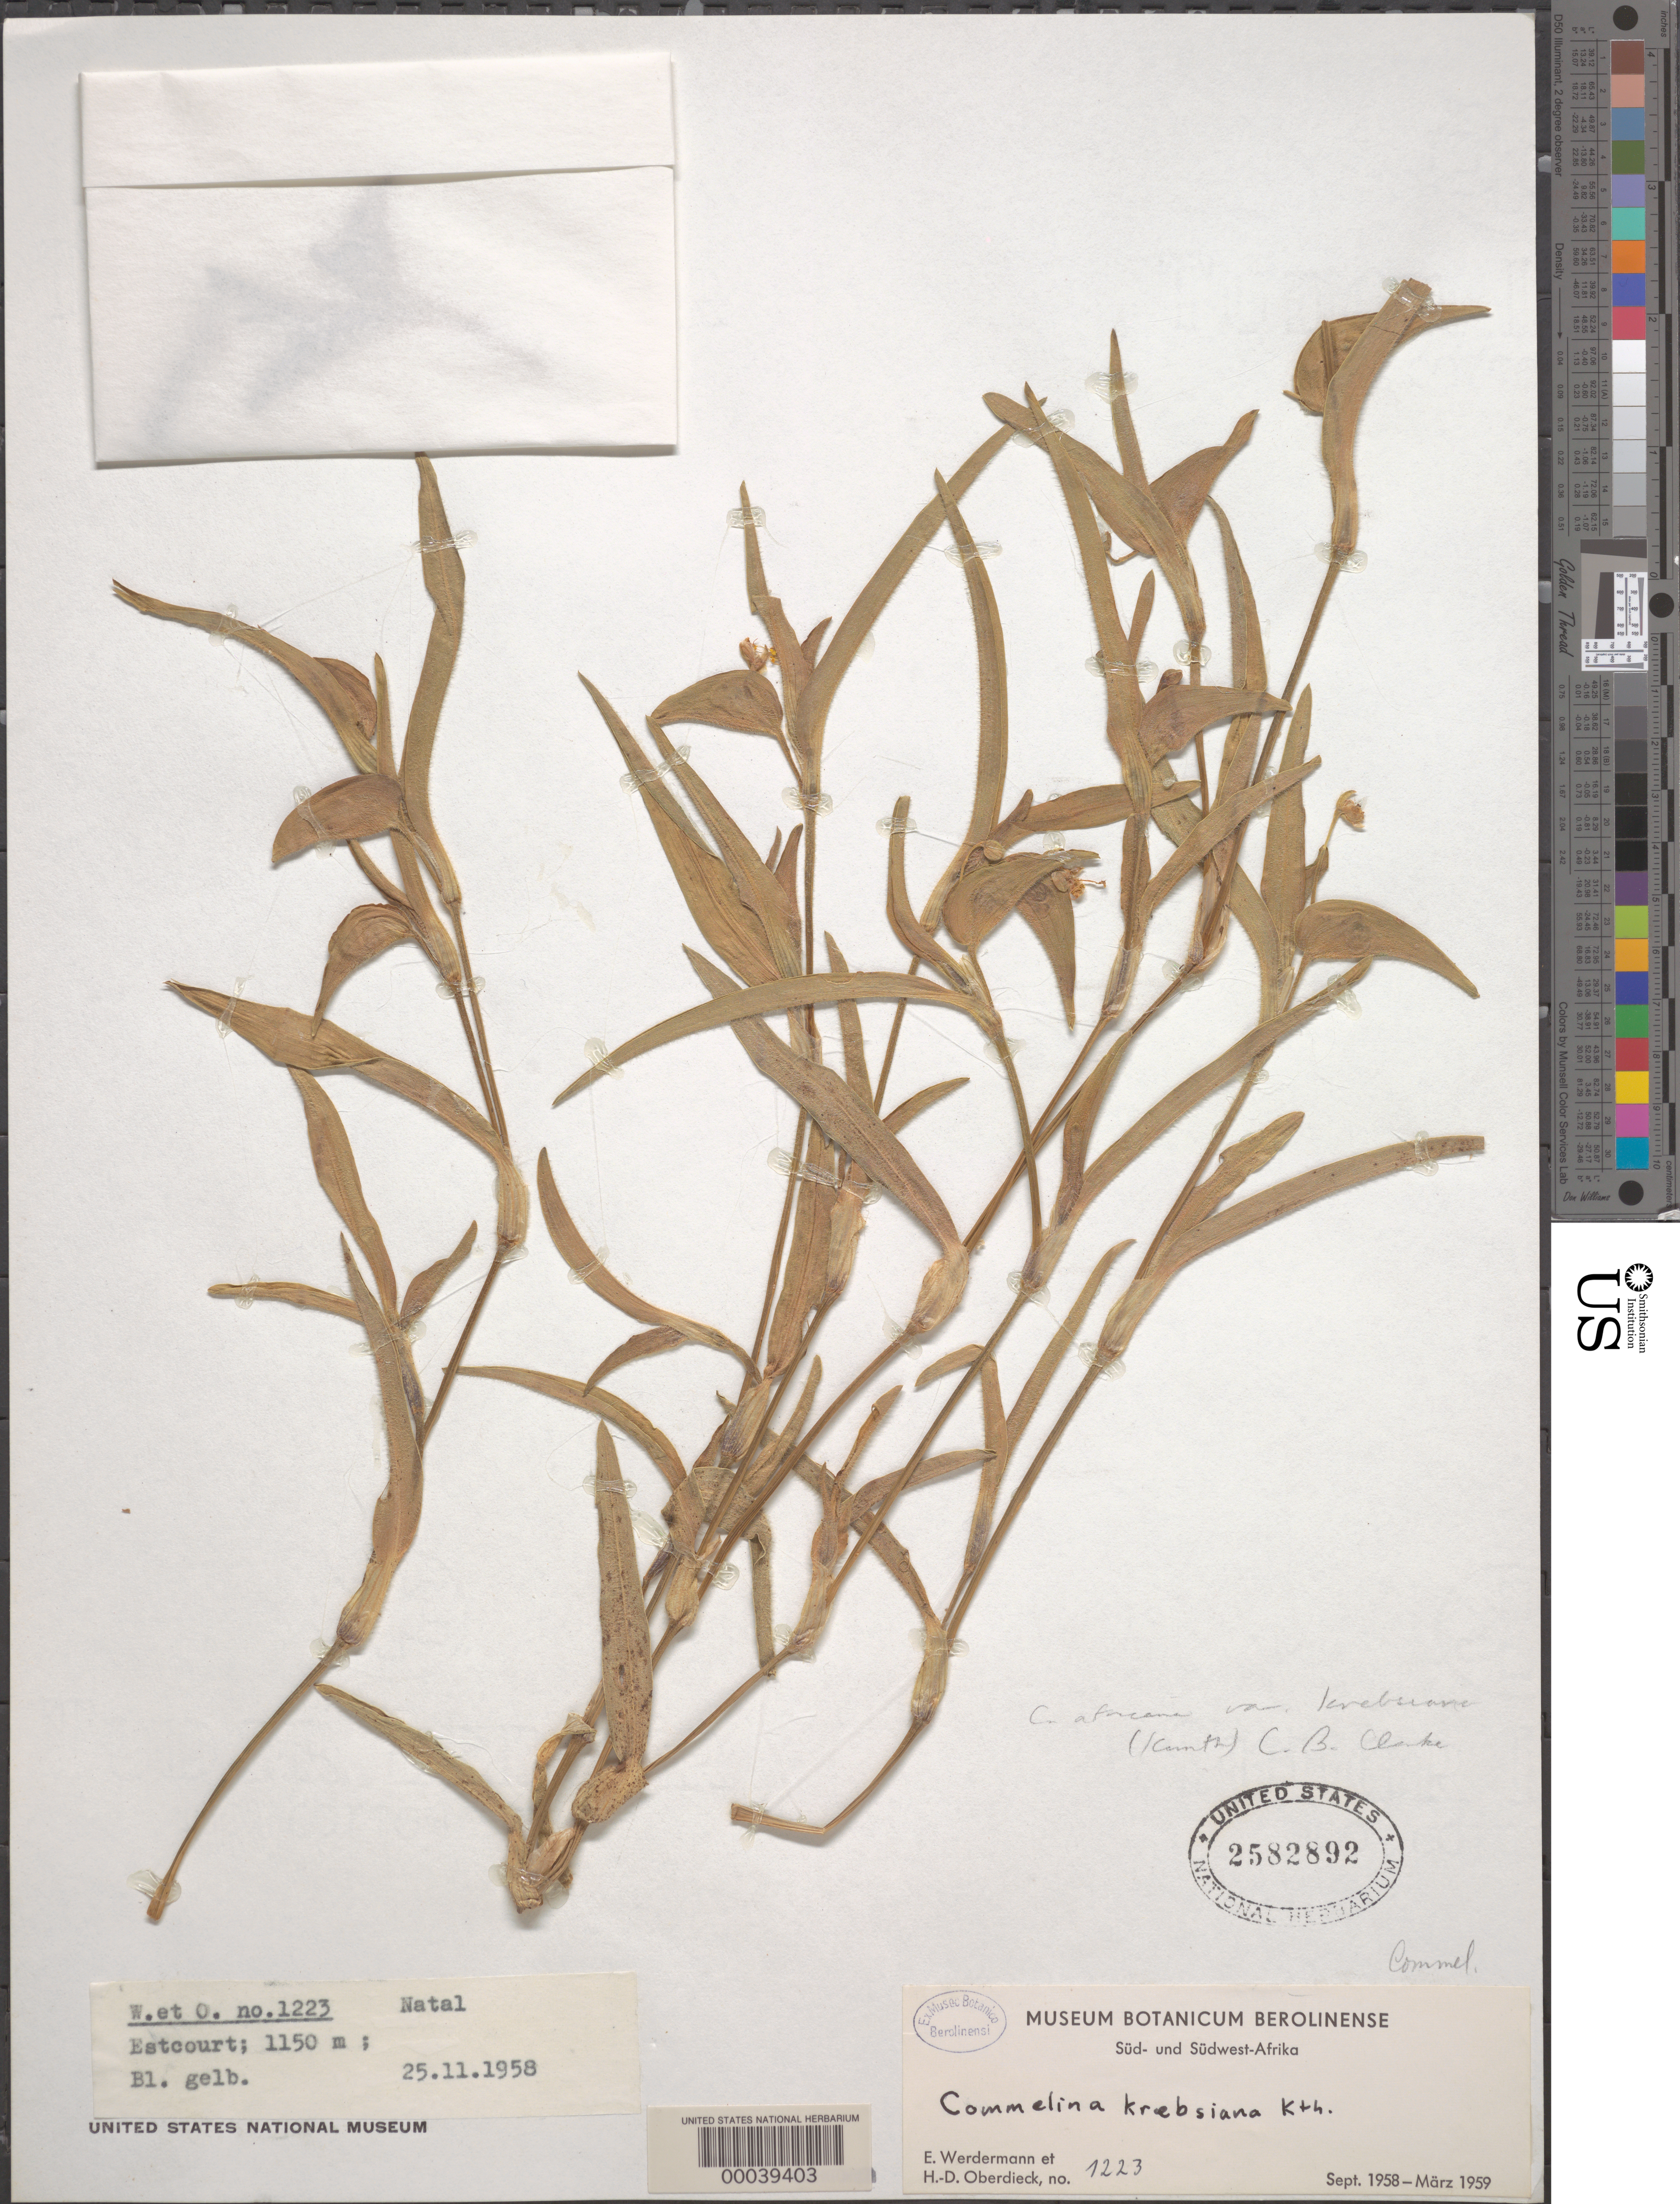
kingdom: Plantae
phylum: Tracheophyta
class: Liliopsida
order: Commelinales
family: Commelinaceae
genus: Commelina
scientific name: Commelina africana var. krebsiana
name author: (Kunth) C.B. Clarke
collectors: E. Werdermann & H. Oberdieck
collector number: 1223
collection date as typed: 25 Nov 1958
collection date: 1958-11-25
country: South Africa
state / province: KwaZulu-Natal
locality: Estcourt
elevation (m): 1150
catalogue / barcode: US 2582892